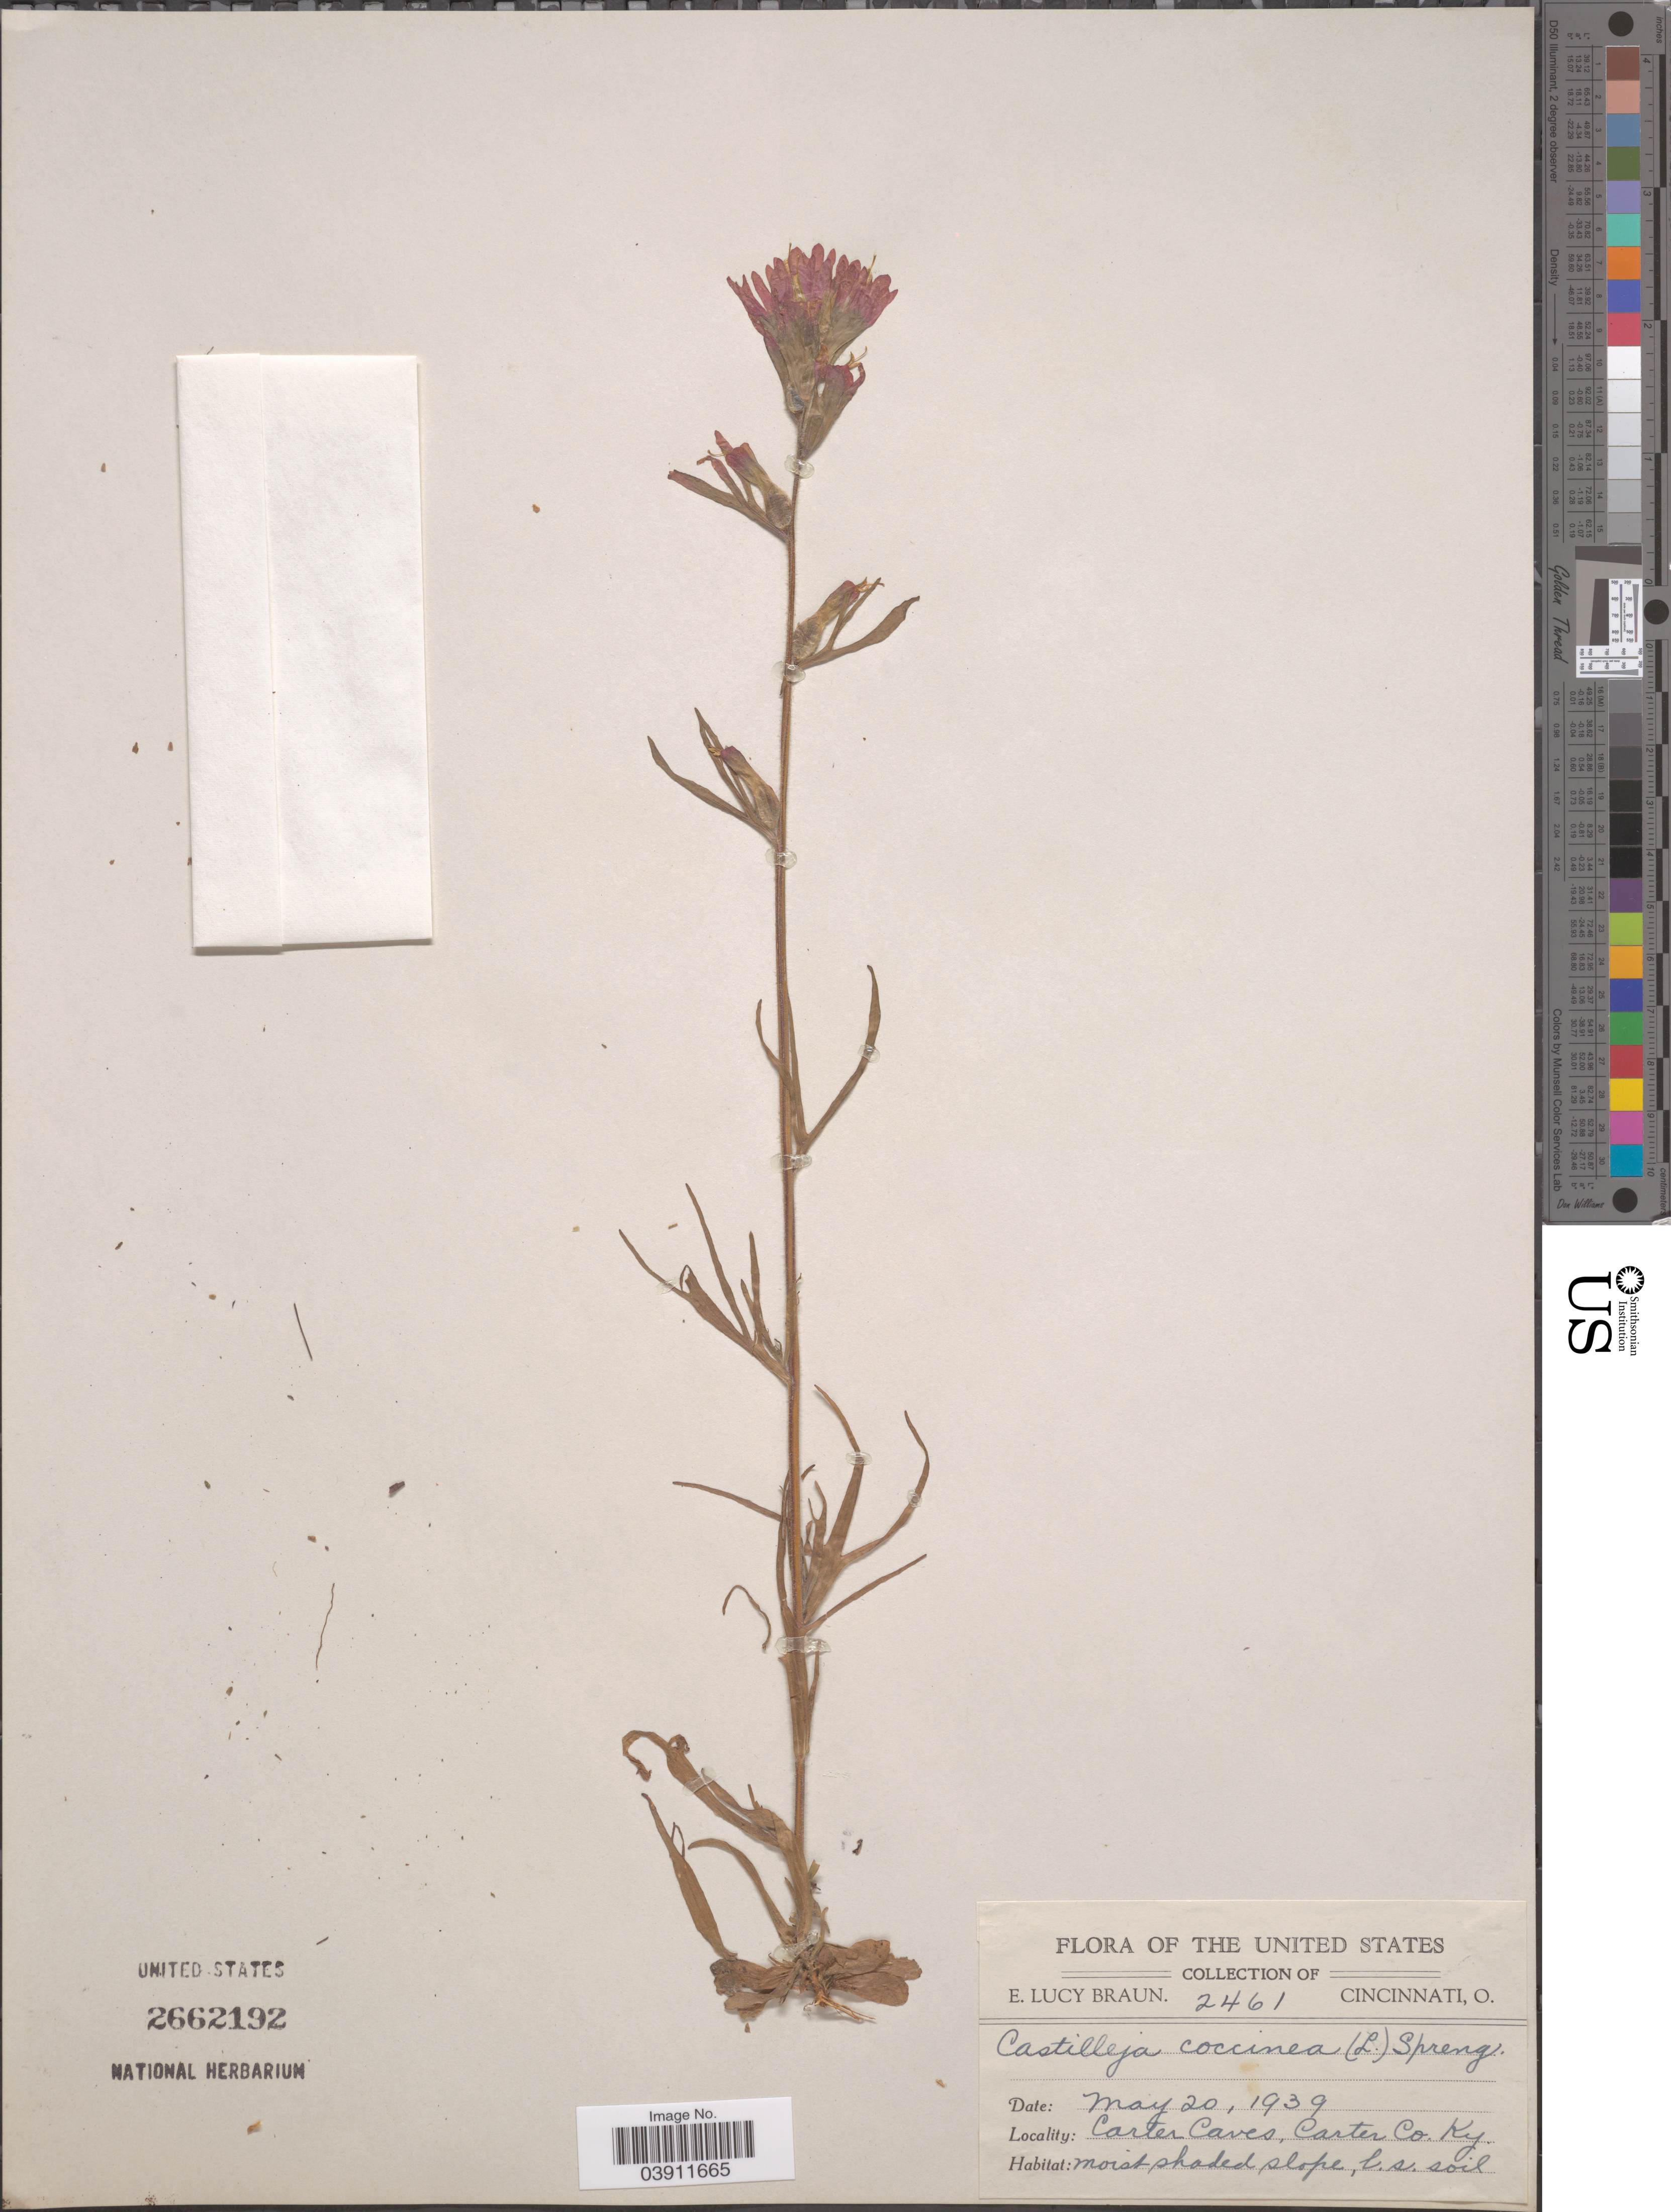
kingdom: Plantae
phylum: Tracheophyta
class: Magnoliopsida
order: Lamiales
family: Orobanchaceae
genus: Castilleja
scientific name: Castilleja coccinea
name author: (L.) Spreng.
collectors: E. L. Braun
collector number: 2461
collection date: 1939-05-20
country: United States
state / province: Kentucky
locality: Carter Caves, Carter Co.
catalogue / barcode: US 2662192